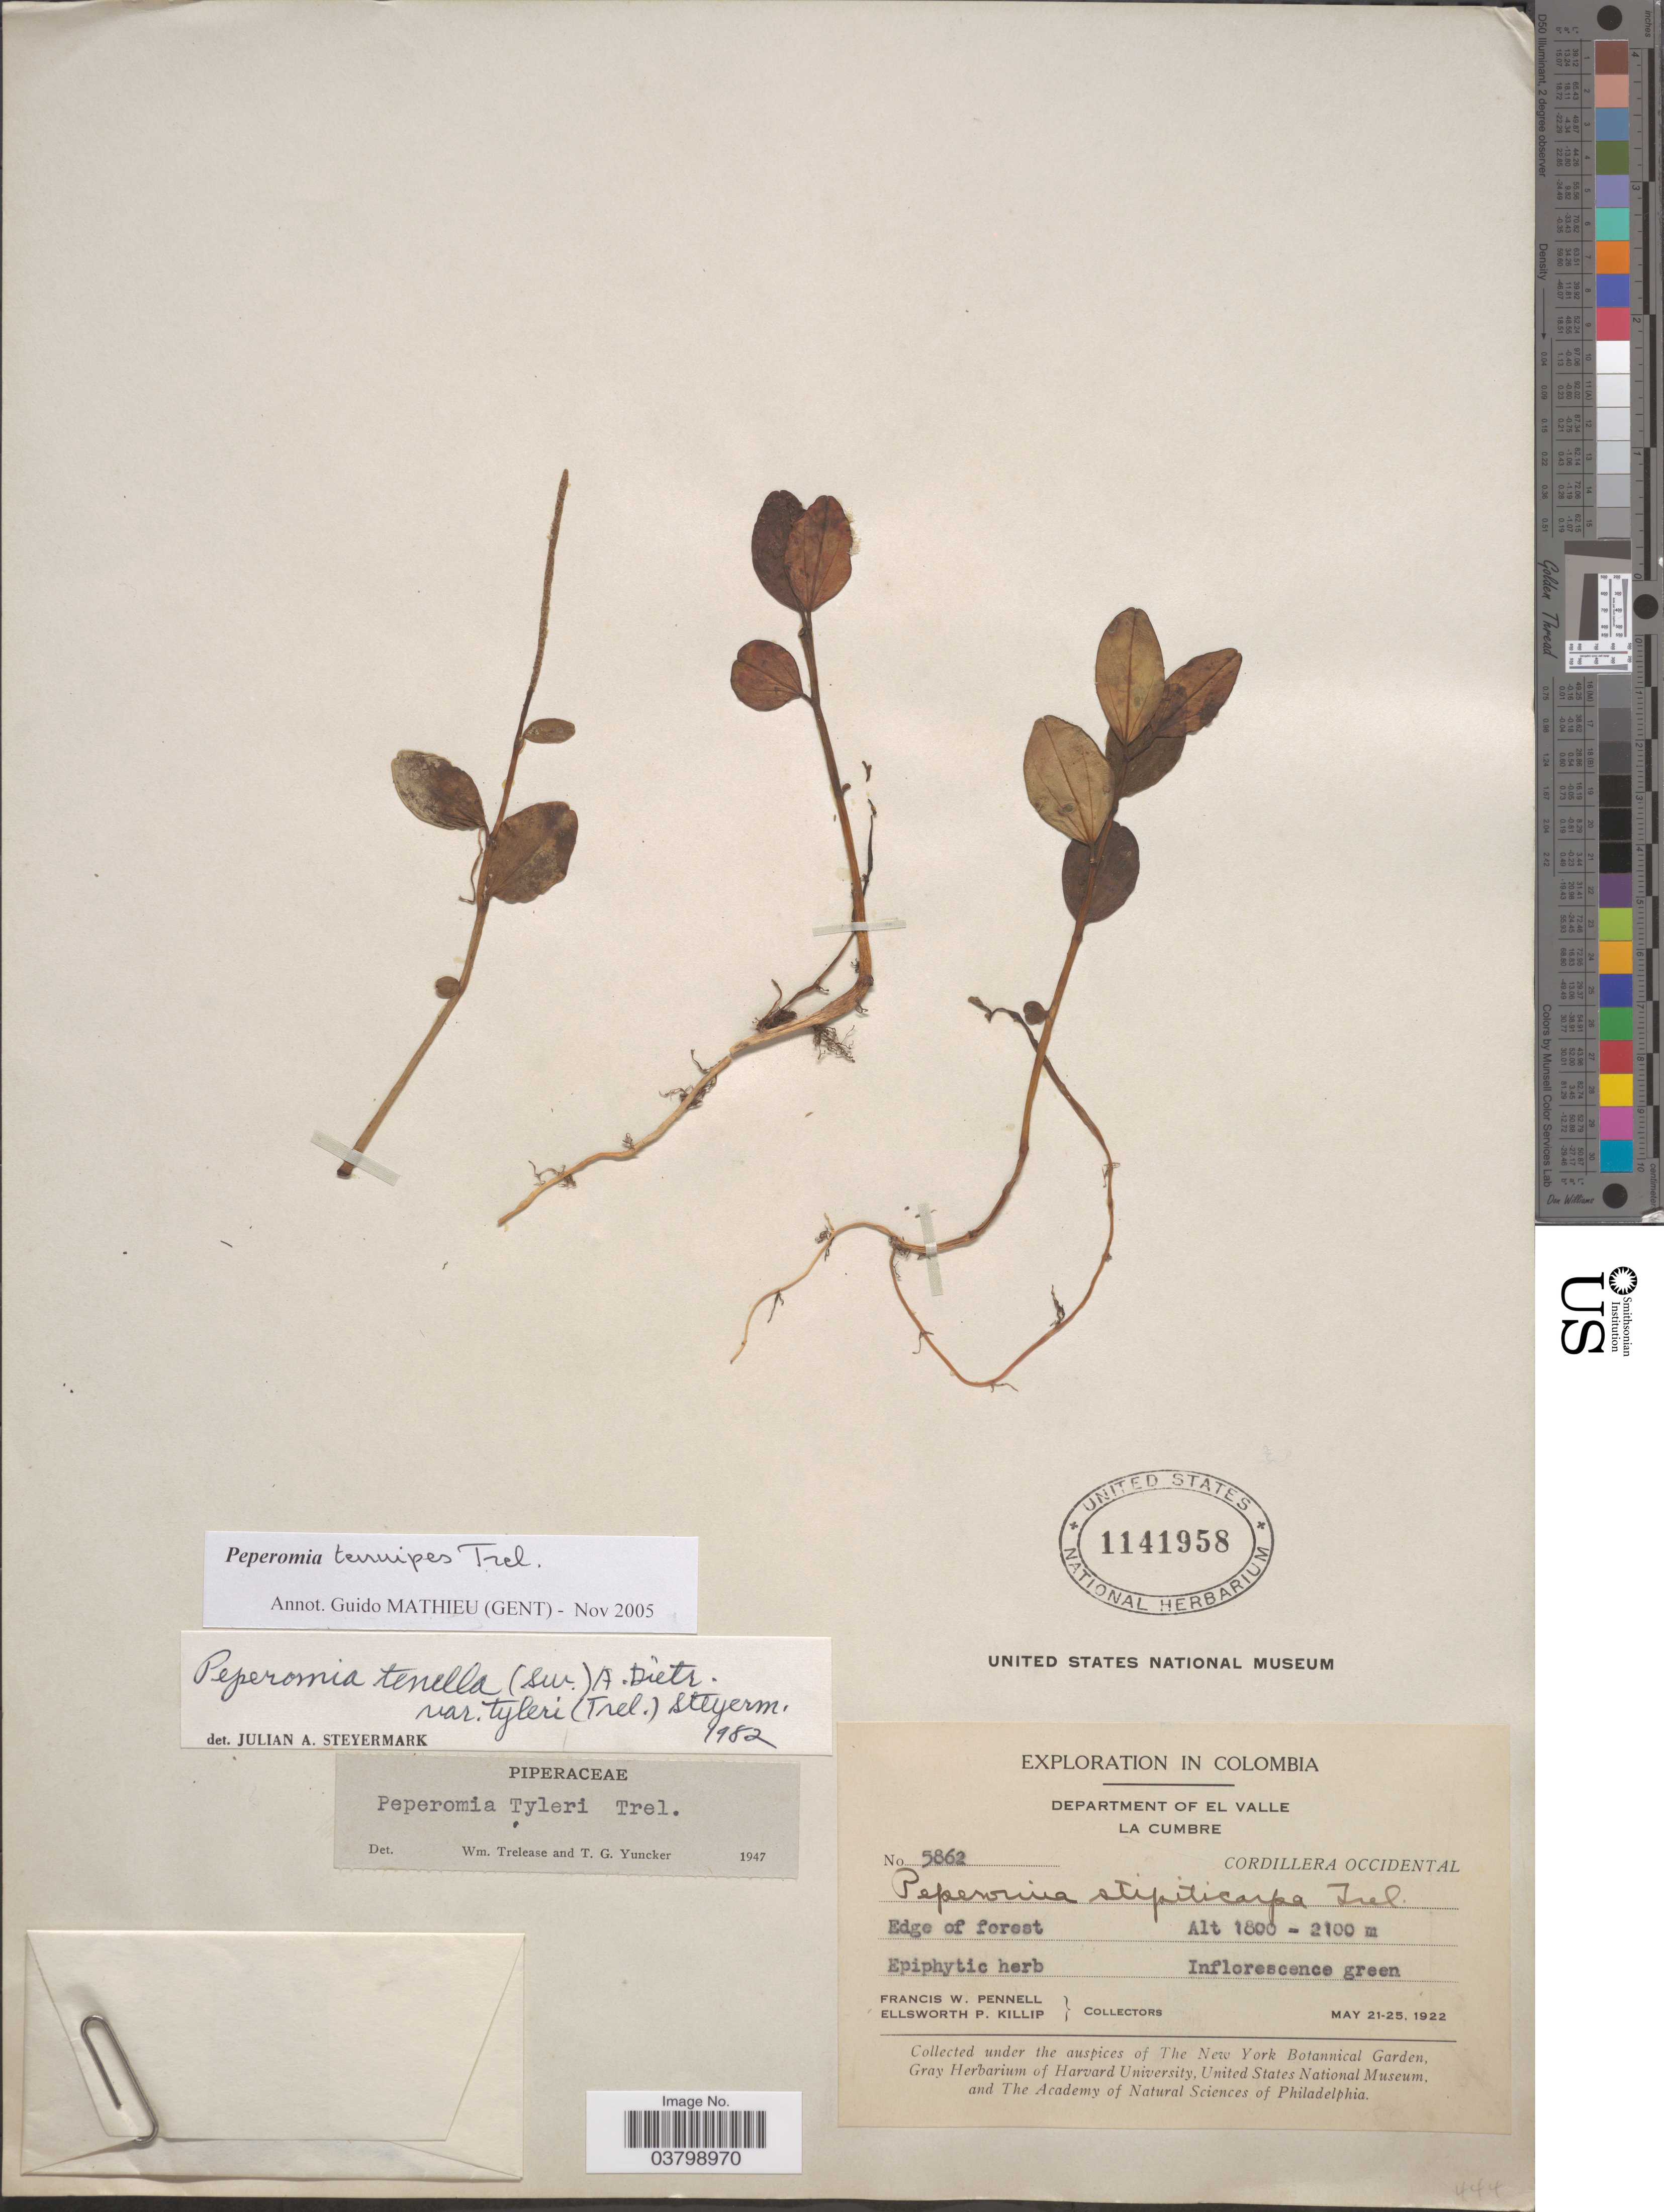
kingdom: Plantae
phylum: Tracheophyta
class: Magnoliopsida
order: Piperales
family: Piperaceae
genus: Peperomia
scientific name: Peperomia tyleri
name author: Trel.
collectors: F. W. Pennell & E. P. Killip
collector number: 5862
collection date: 1922-05-21/1922-05-25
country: Colombia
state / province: Valle del Cauca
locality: Department of El Valle. La Cumbre. Cordillera Occidental.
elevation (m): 1800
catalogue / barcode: US 1141958